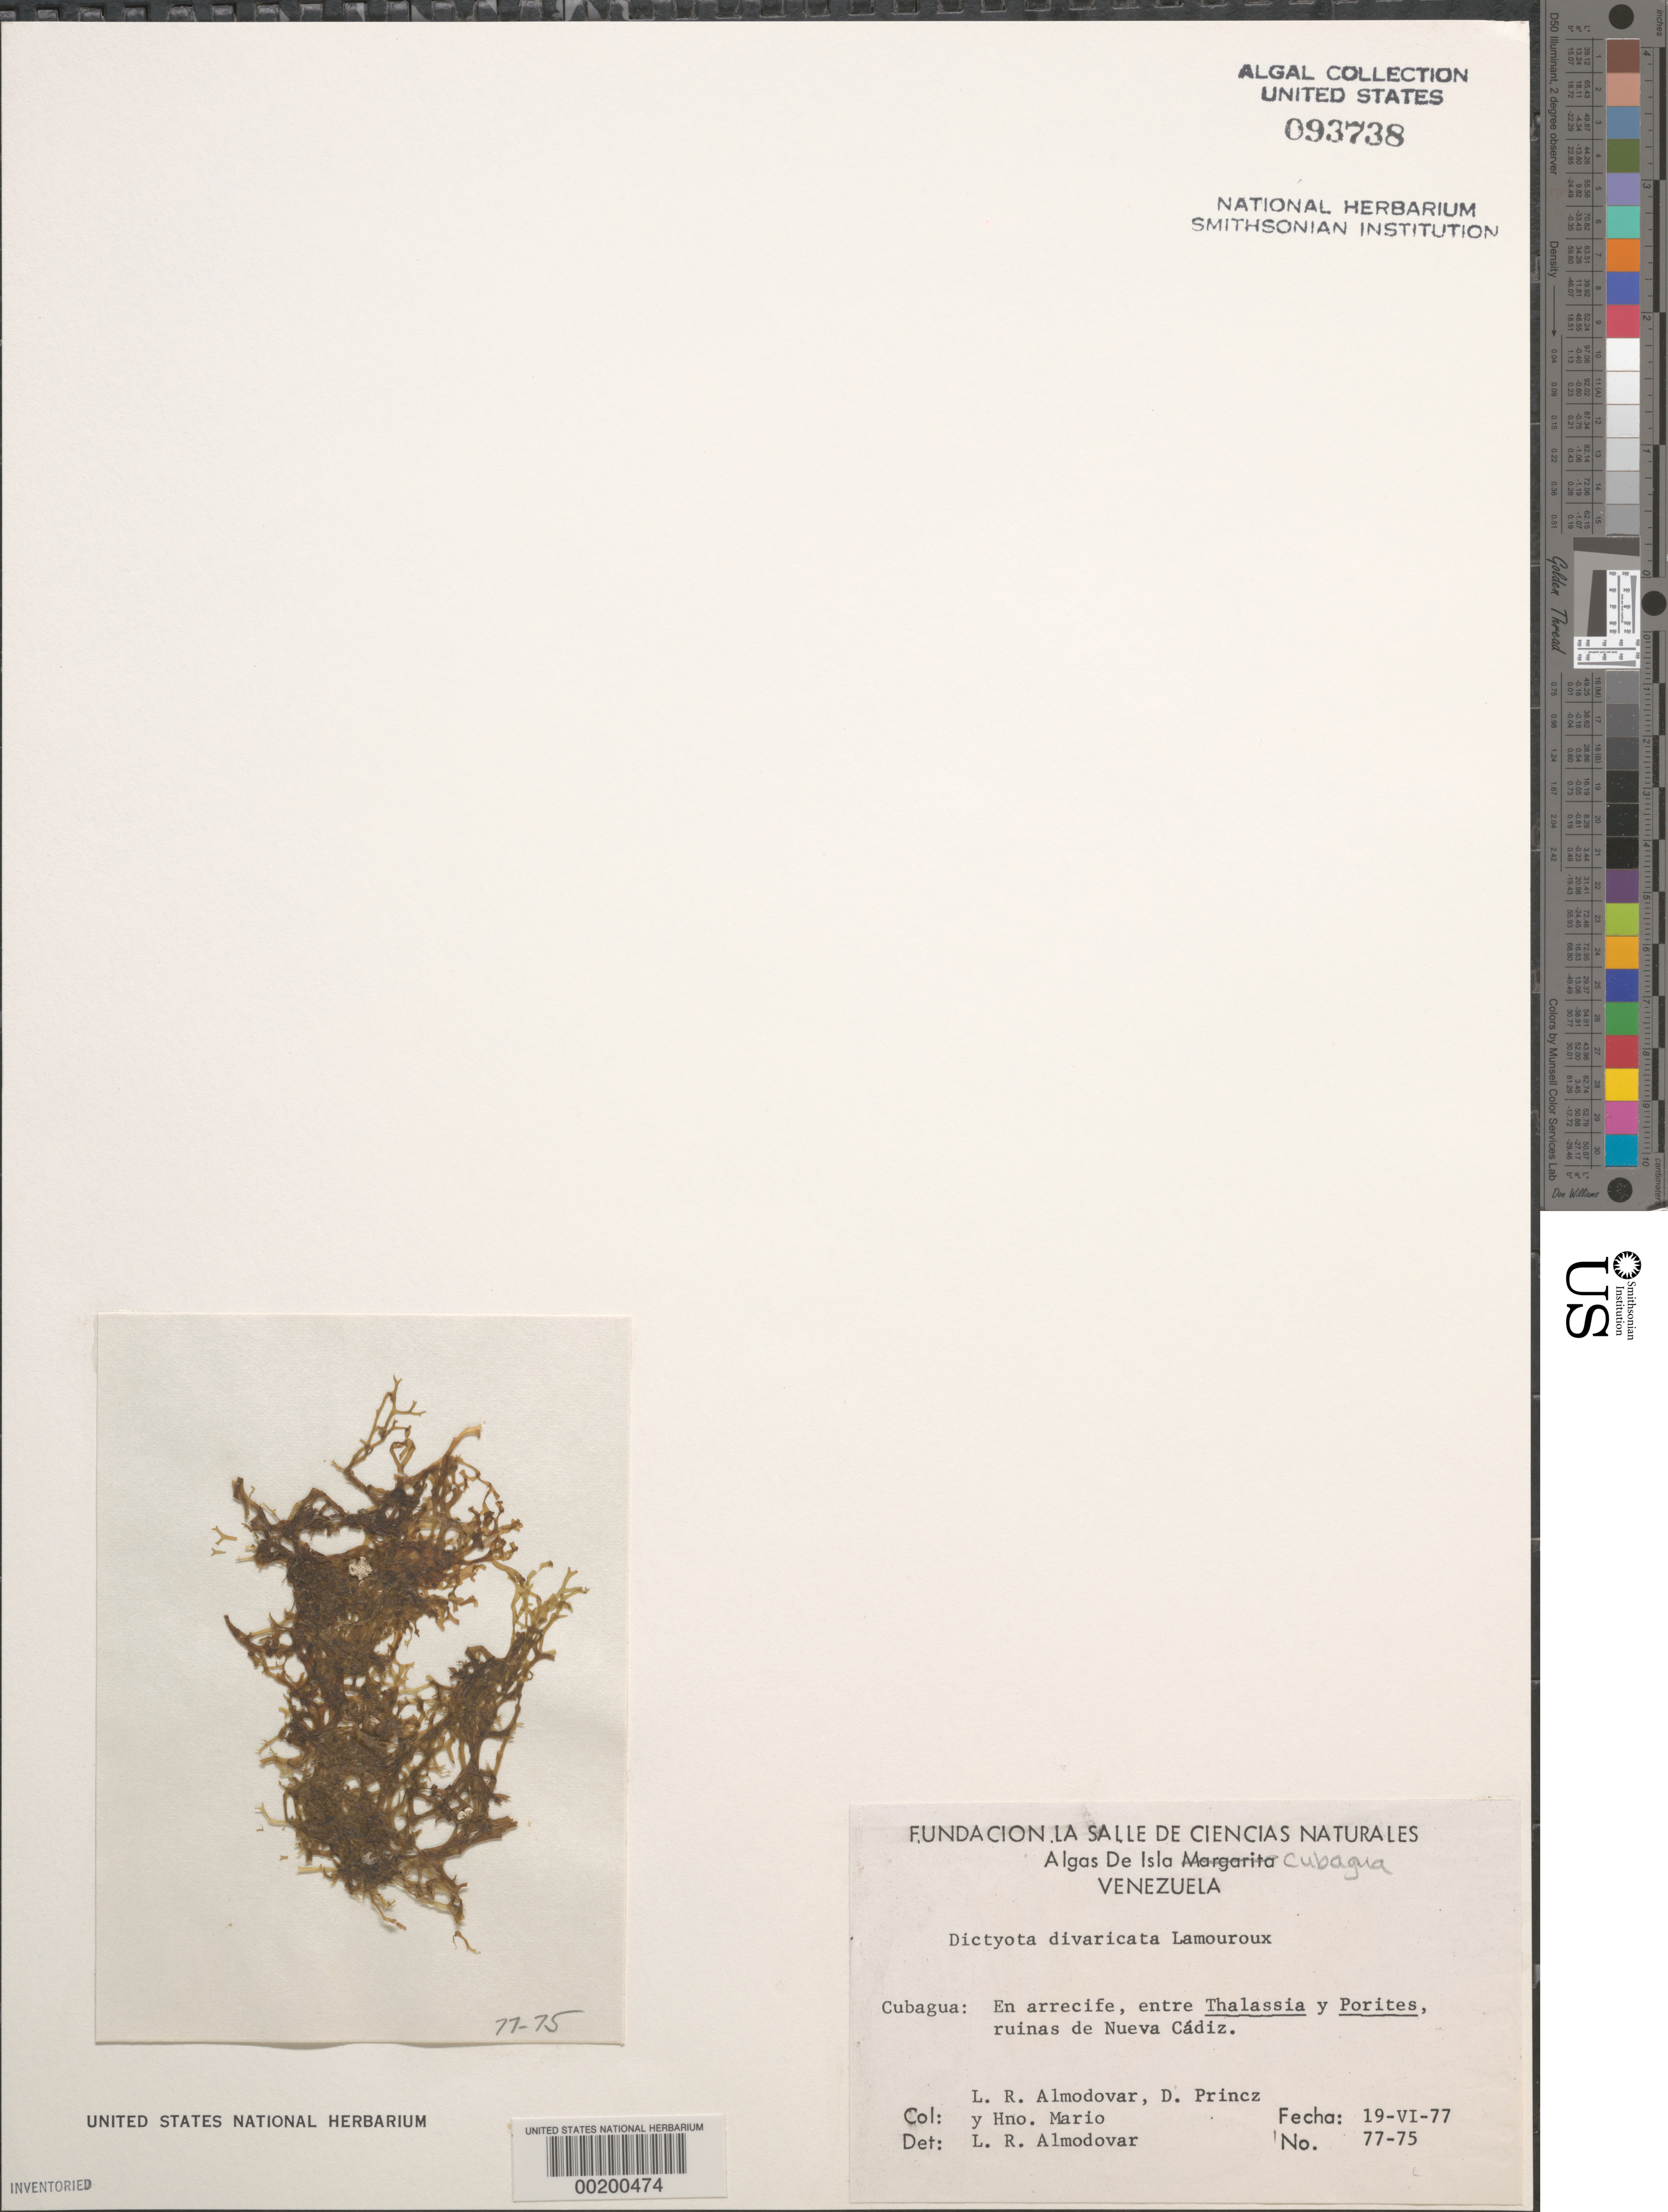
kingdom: Chromista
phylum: Ochrophyta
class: Phaeophyceae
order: Dictyotales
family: Dictyotaceae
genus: Dictyota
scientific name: Dictyota divaricata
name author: J.V.Lamouroux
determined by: Almodovar, L. R.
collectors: L. Almodovar, D. Princz & H. Mario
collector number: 77-75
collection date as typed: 19 Jun 1977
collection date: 1977-06-19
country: Venezuela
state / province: Nueva Esparta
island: Cubagua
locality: Nueva Cadiz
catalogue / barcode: US 93738